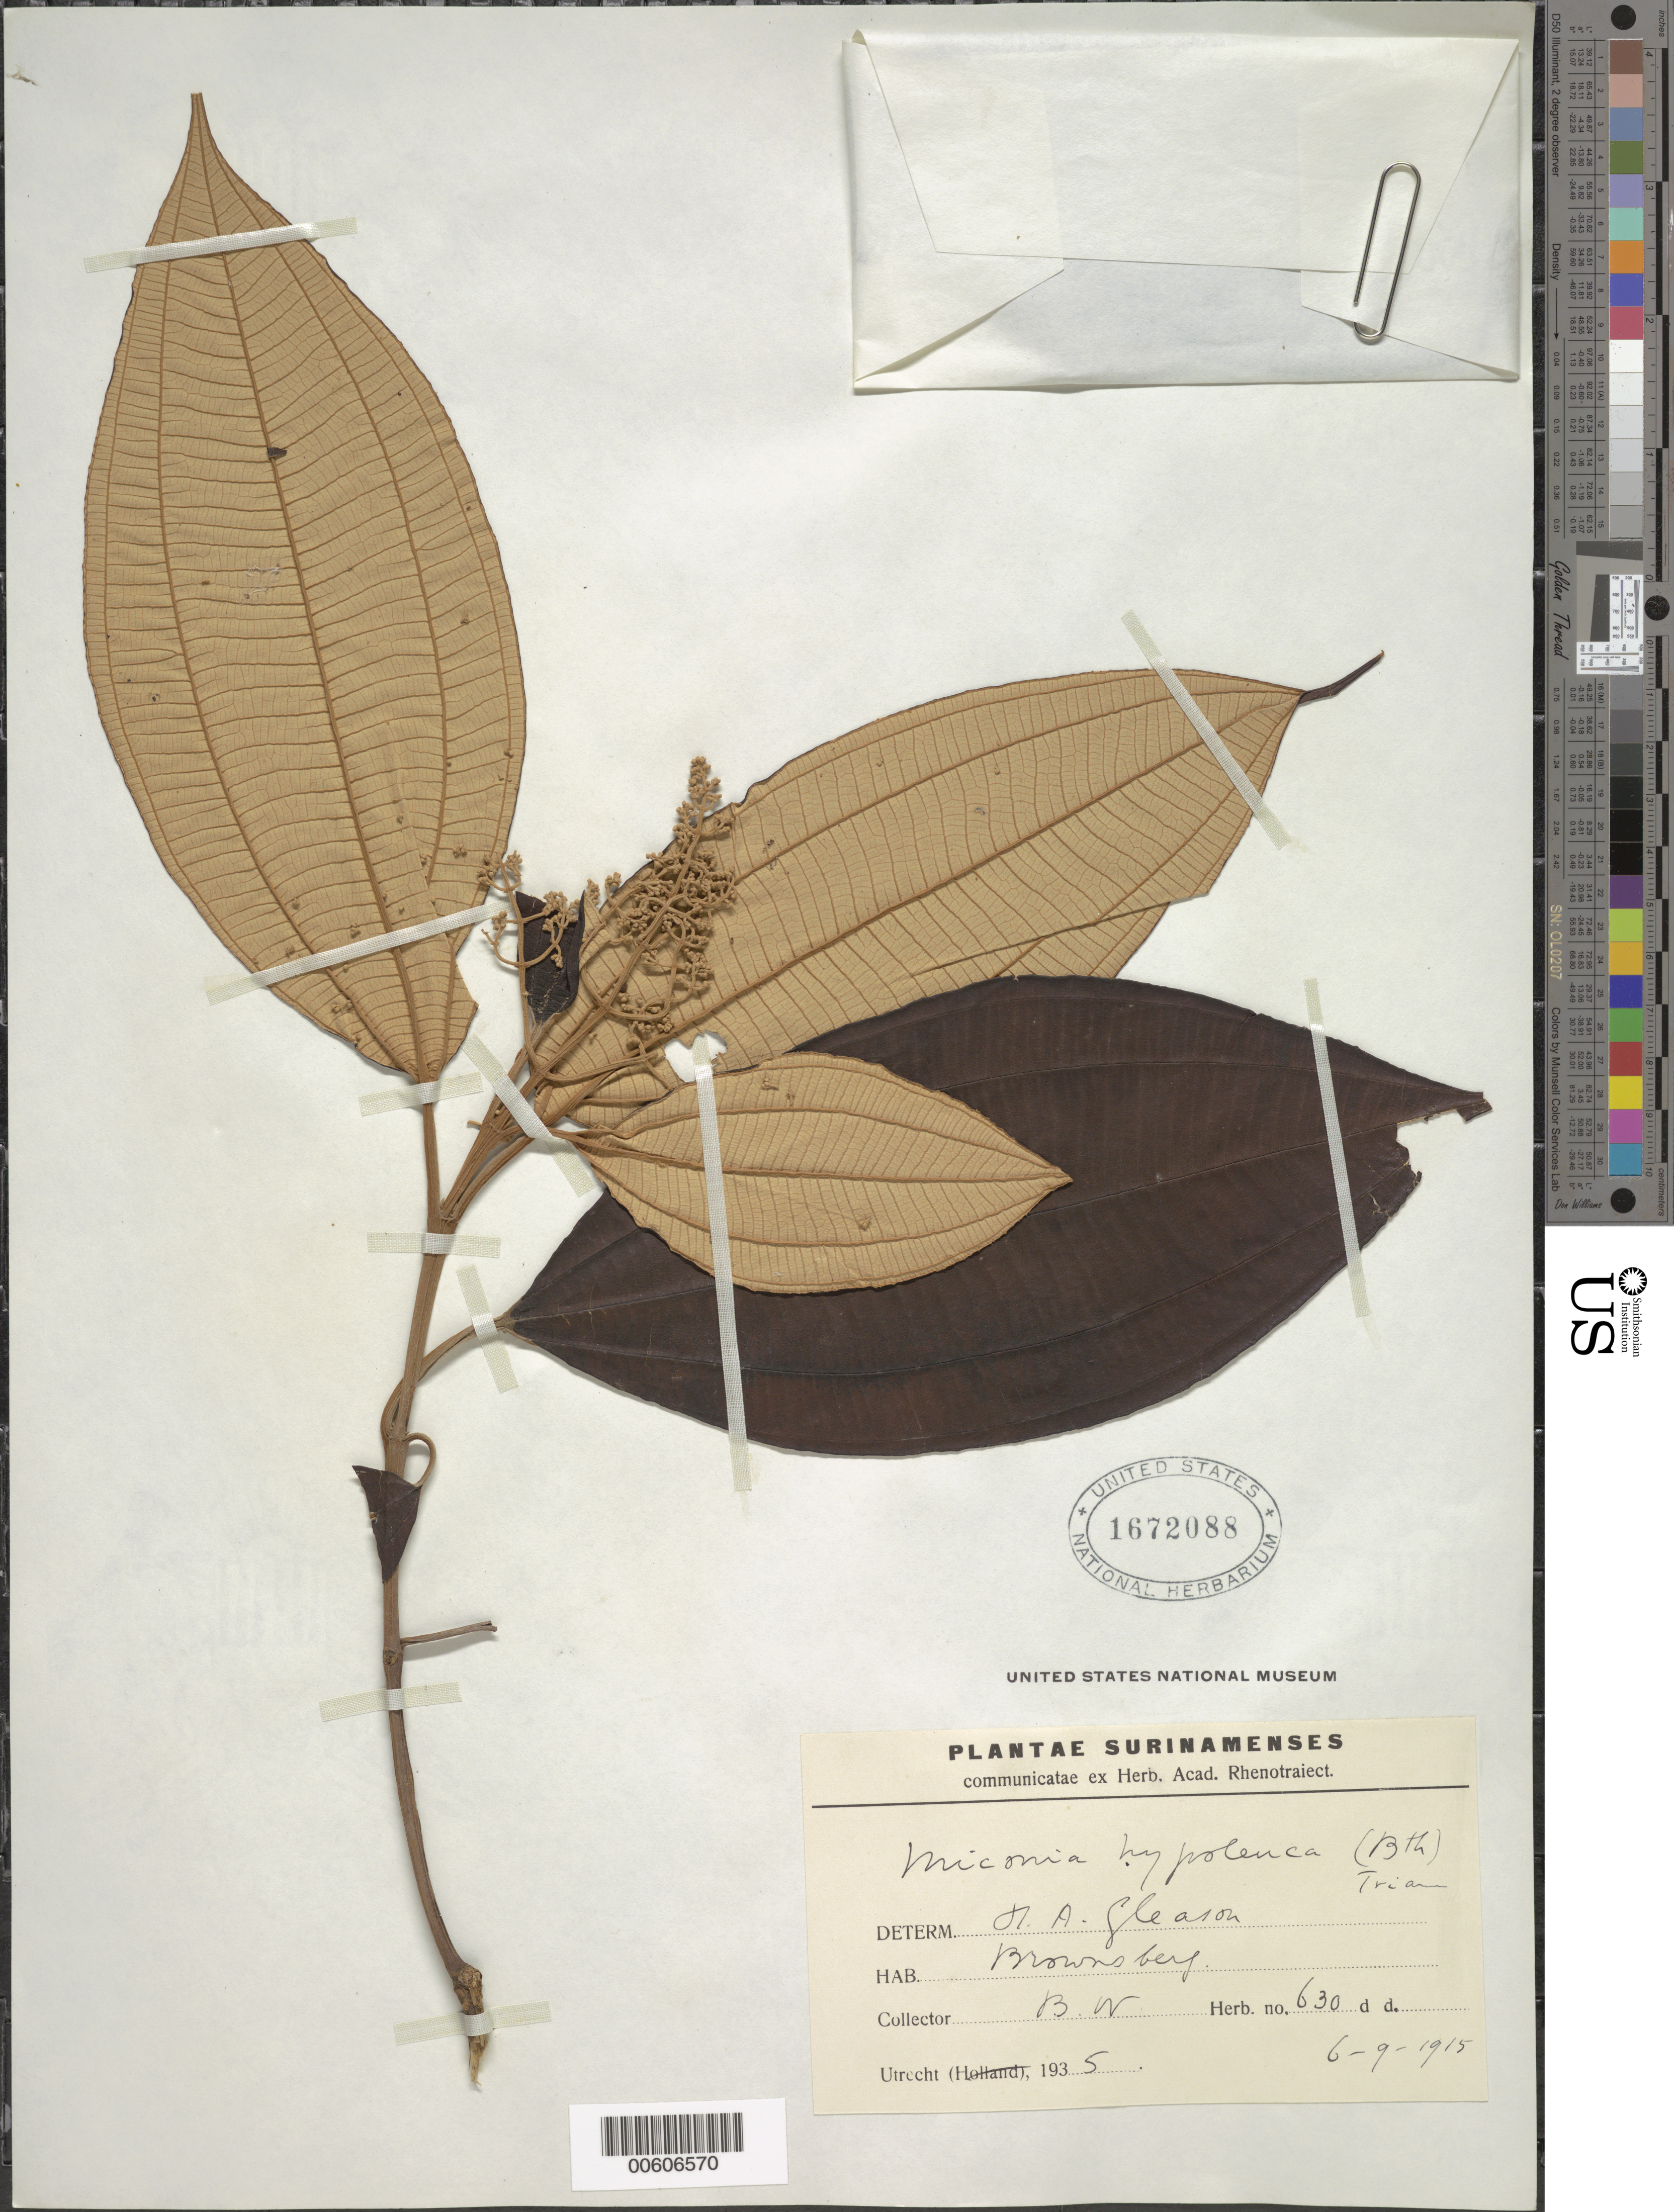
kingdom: Plantae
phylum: Tracheophyta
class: Magnoliopsida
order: Myrtales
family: Melastomataceae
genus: Miconia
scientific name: Miconia hypoleuca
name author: (Benth.) Triana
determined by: Gleason, H. A.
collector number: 630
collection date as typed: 6-Sep-15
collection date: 1915-09-06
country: Suriname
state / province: Brokopondo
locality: Brownsberg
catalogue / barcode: US 1672088